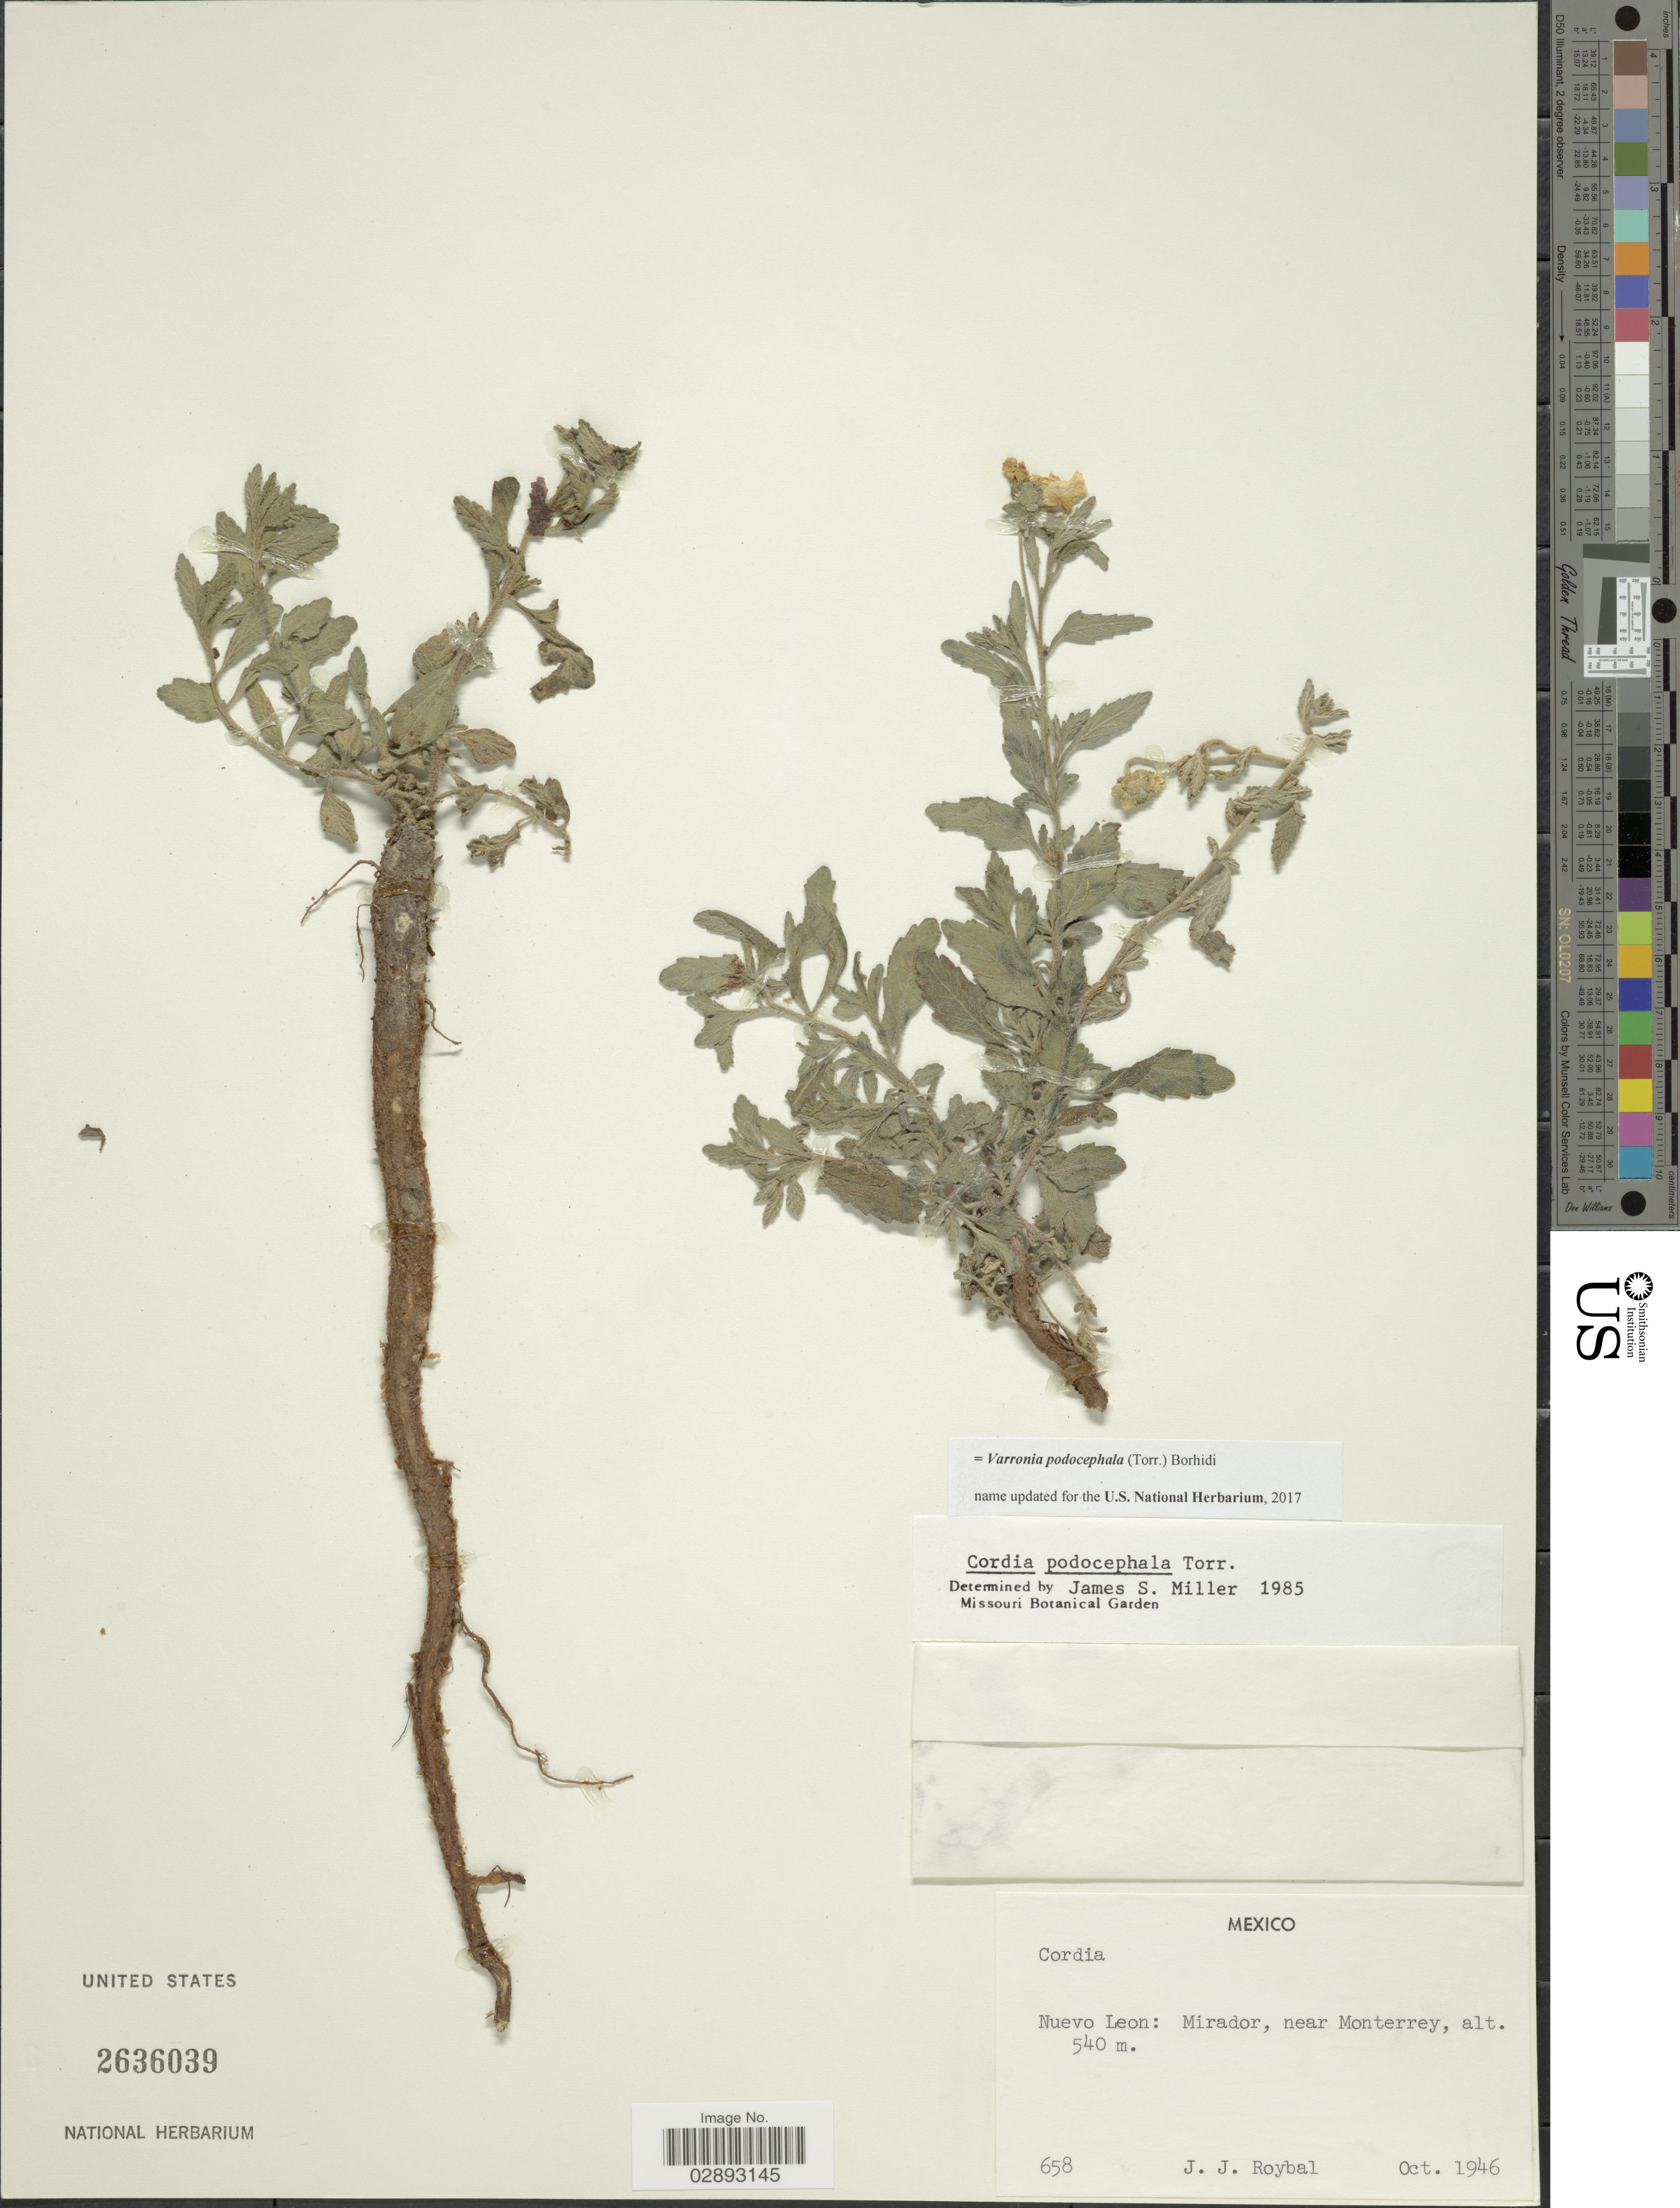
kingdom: Plantae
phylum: Tracheophyta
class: Magnoliopsida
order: Boraginales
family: Cordiaceae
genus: Varronia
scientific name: Varronia podocephala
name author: (Torr.) Borhidi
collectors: J. J. Roybal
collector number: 658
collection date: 1946-10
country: Mexico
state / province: Nuevo León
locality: Mirador, near Monterrey.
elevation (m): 540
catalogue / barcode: US 2636039